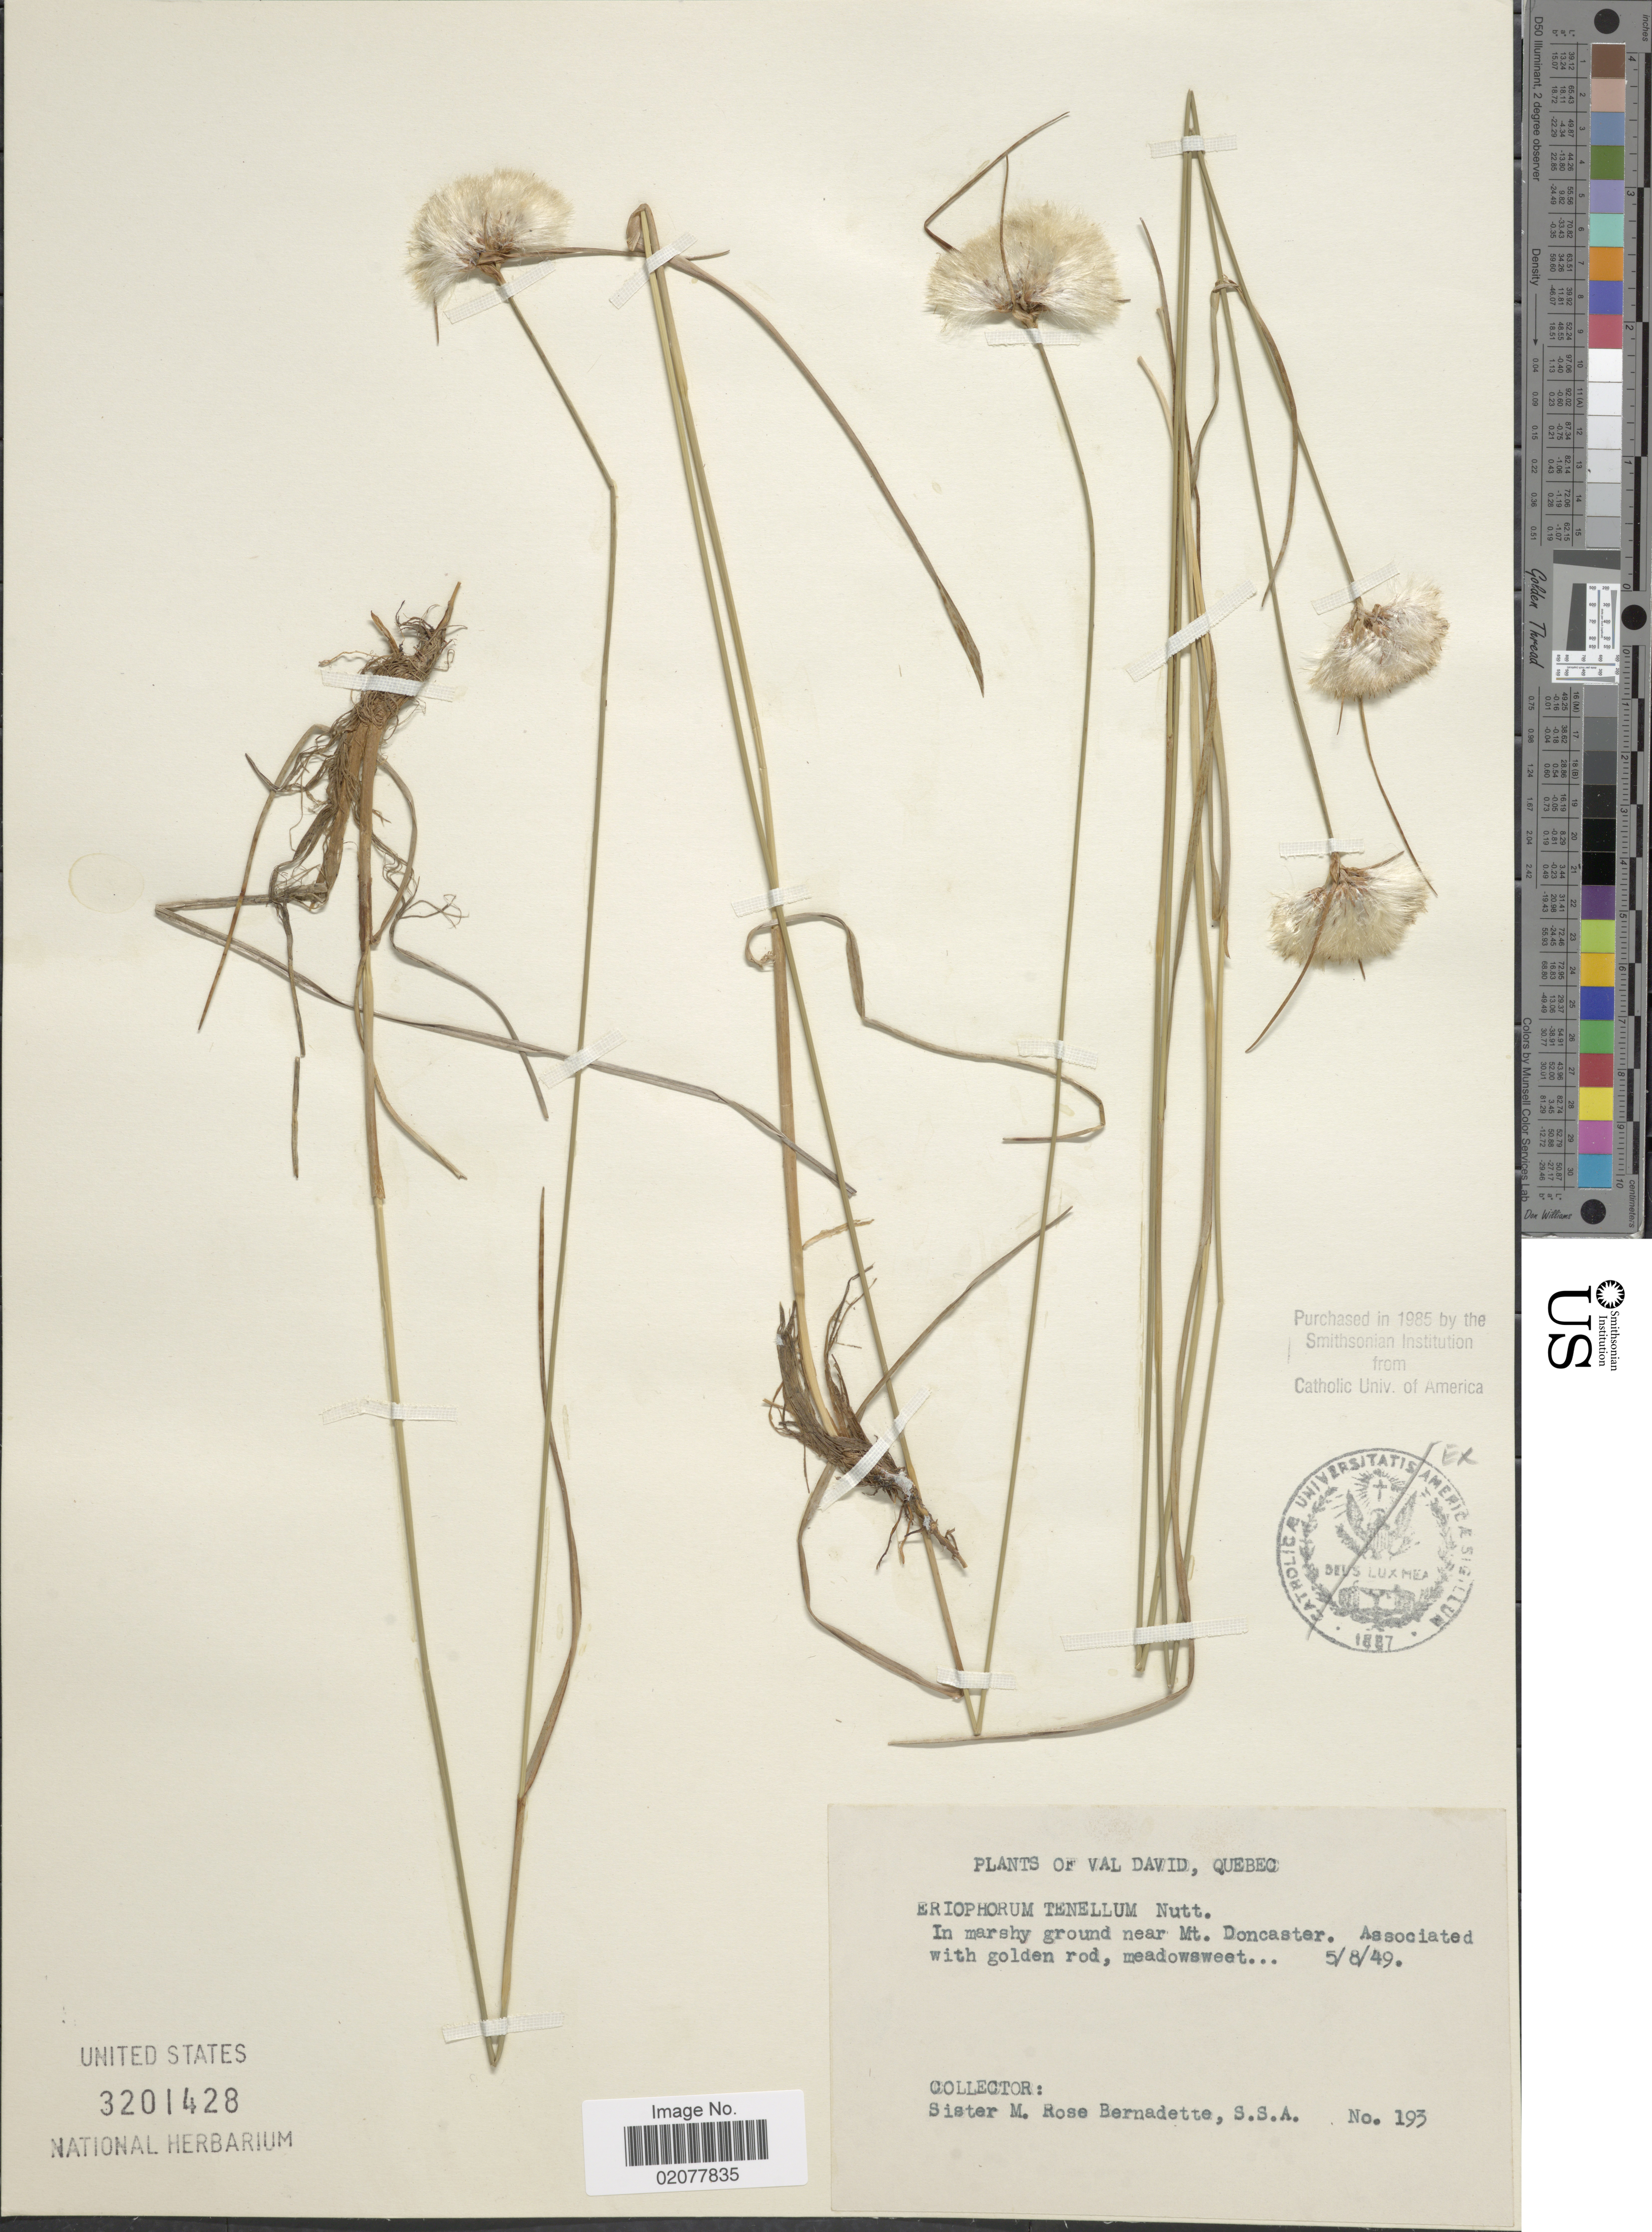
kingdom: Plantae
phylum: Tracheophyta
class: Liliopsida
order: Poales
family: Cyperaceae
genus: Eriophorum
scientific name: Eriophorum tenellum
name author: Nutt.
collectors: M. Bernadette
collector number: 193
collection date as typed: Transcribed d/m/y: 5/8/49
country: Canada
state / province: Quebec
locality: Val David. In marshy ground near Mt. Doncaster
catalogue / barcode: US 3201428